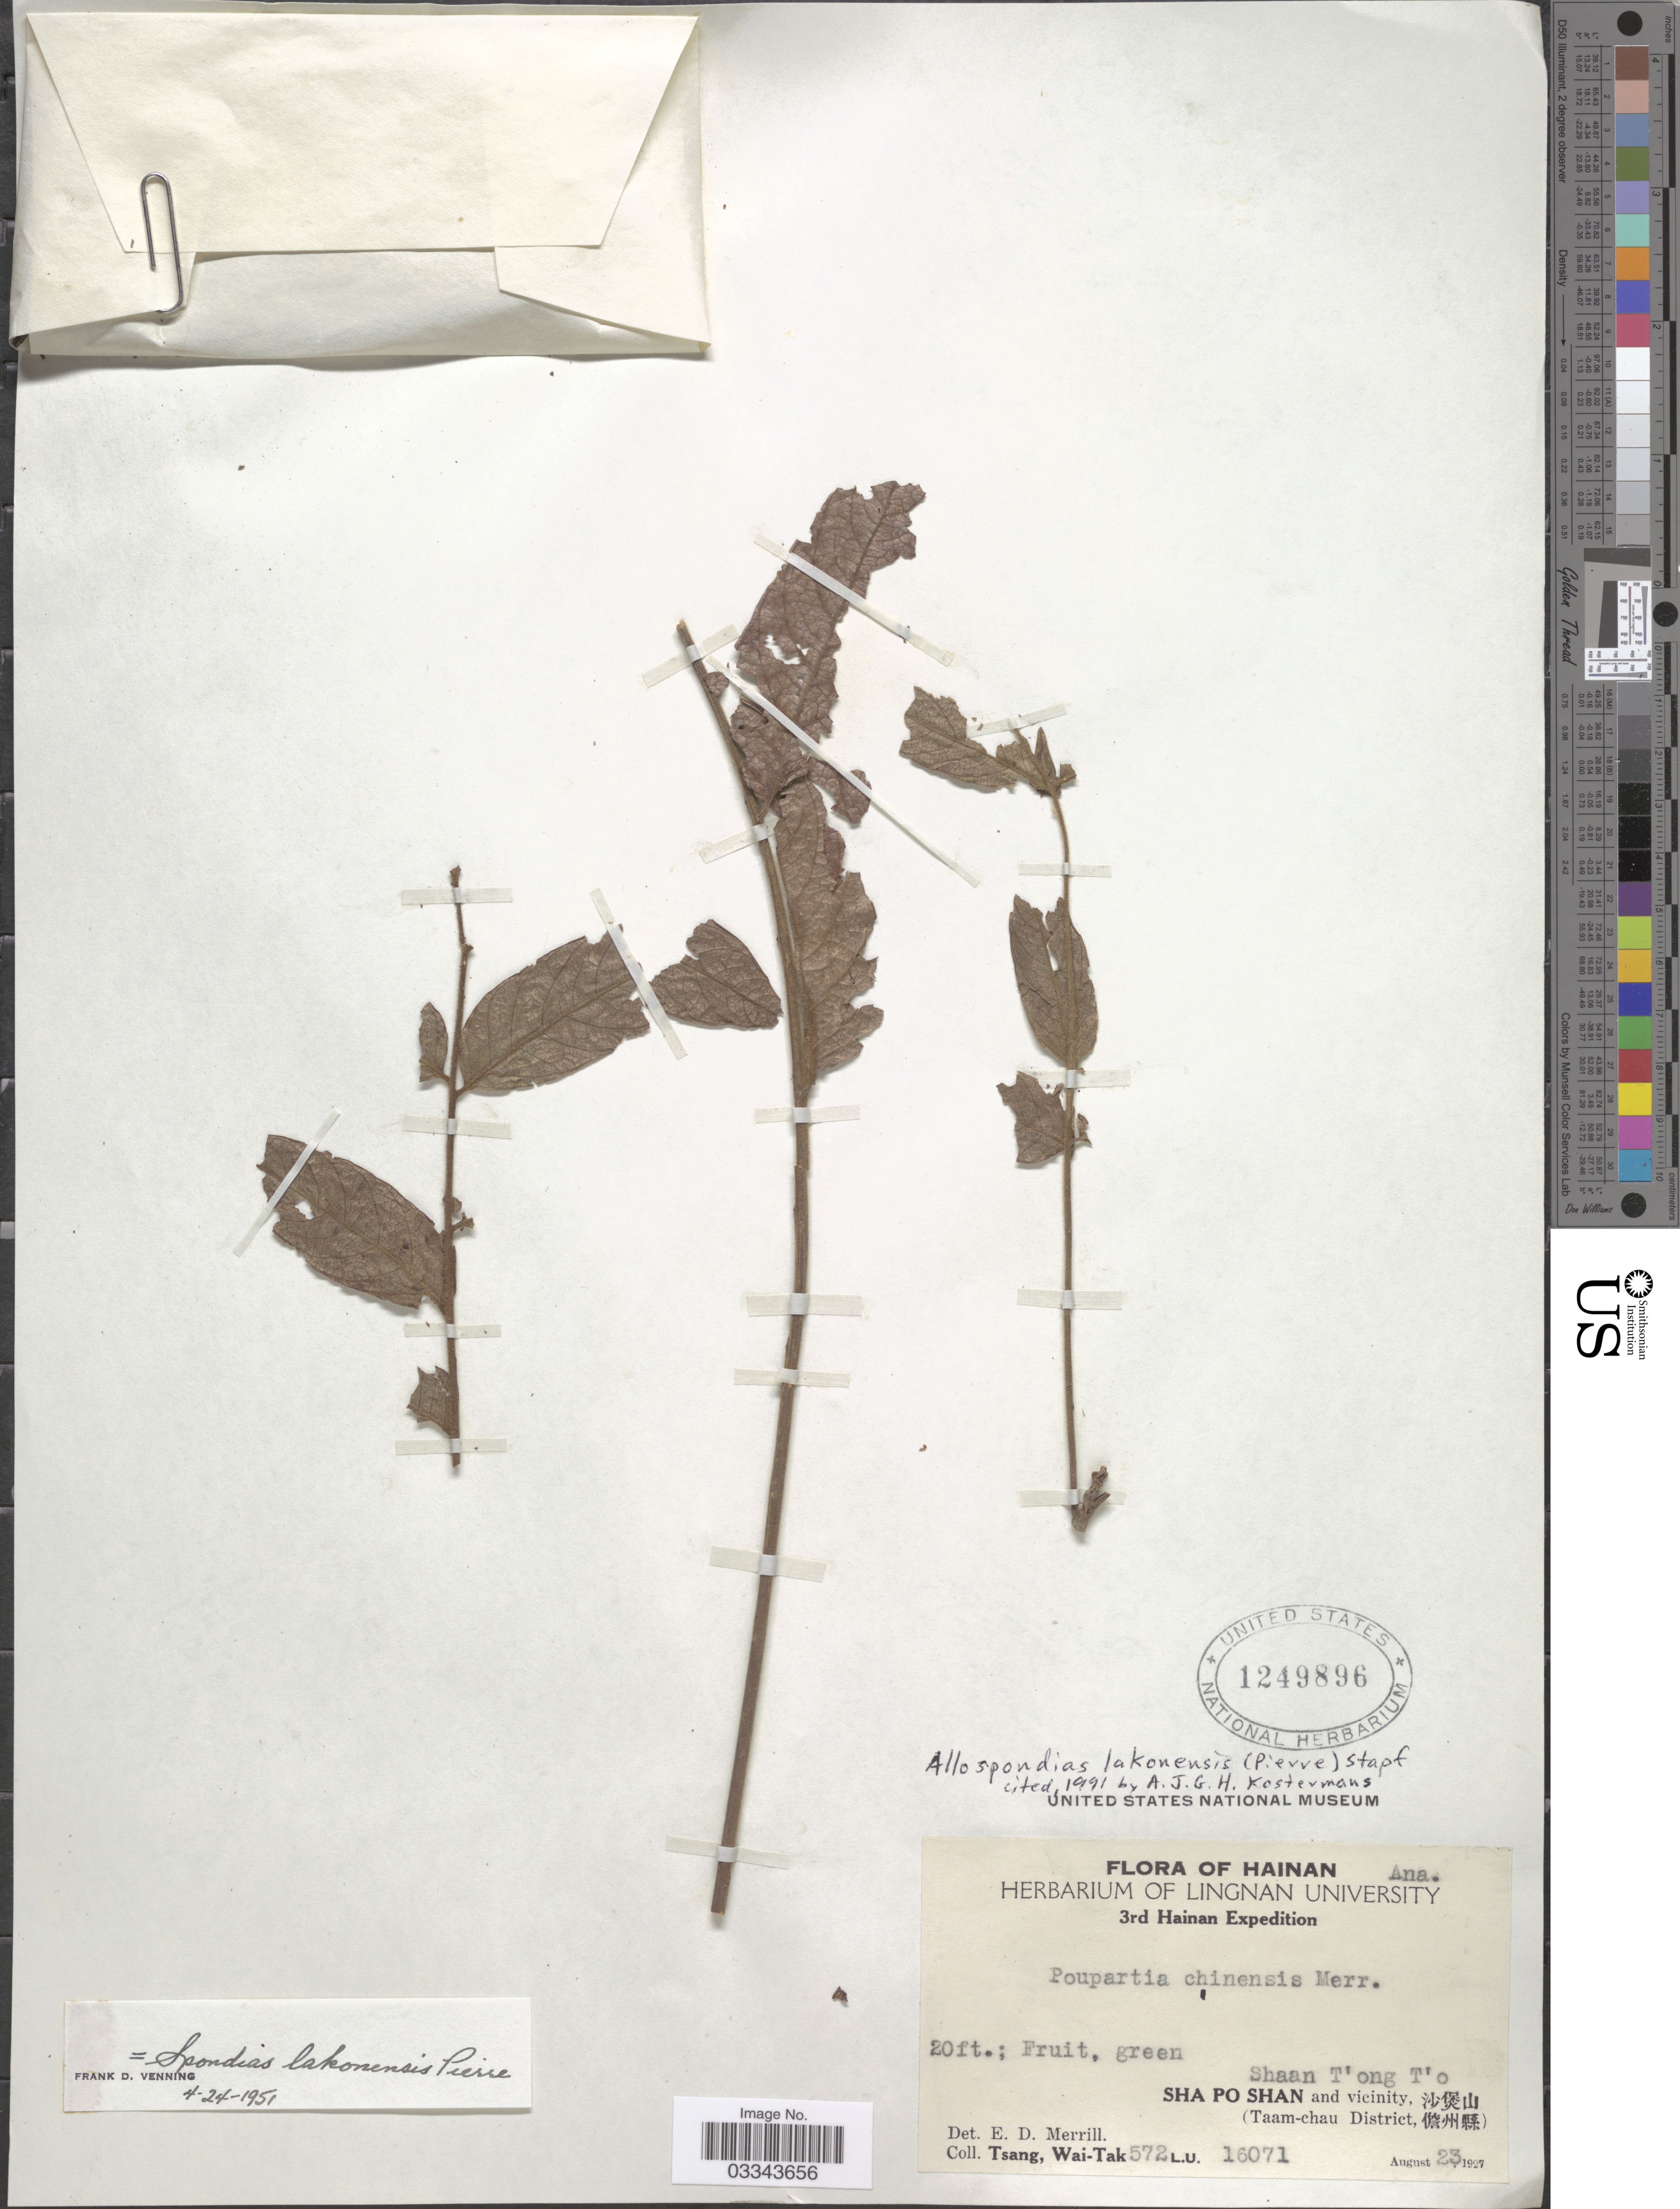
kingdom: Plantae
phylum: Tracheophyta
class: Magnoliopsida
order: Sapindales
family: Anacardiaceae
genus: Allospondias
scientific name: Allospondias lakonensis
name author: (Pierre) Stapf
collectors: W. T. Tsang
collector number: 572L.U.16071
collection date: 1927-08-23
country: China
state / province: Hainan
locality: Shaan T'ong T'o. Sha Po Shan and vicinity, X. (Taam-chau District, X).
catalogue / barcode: US 1249896